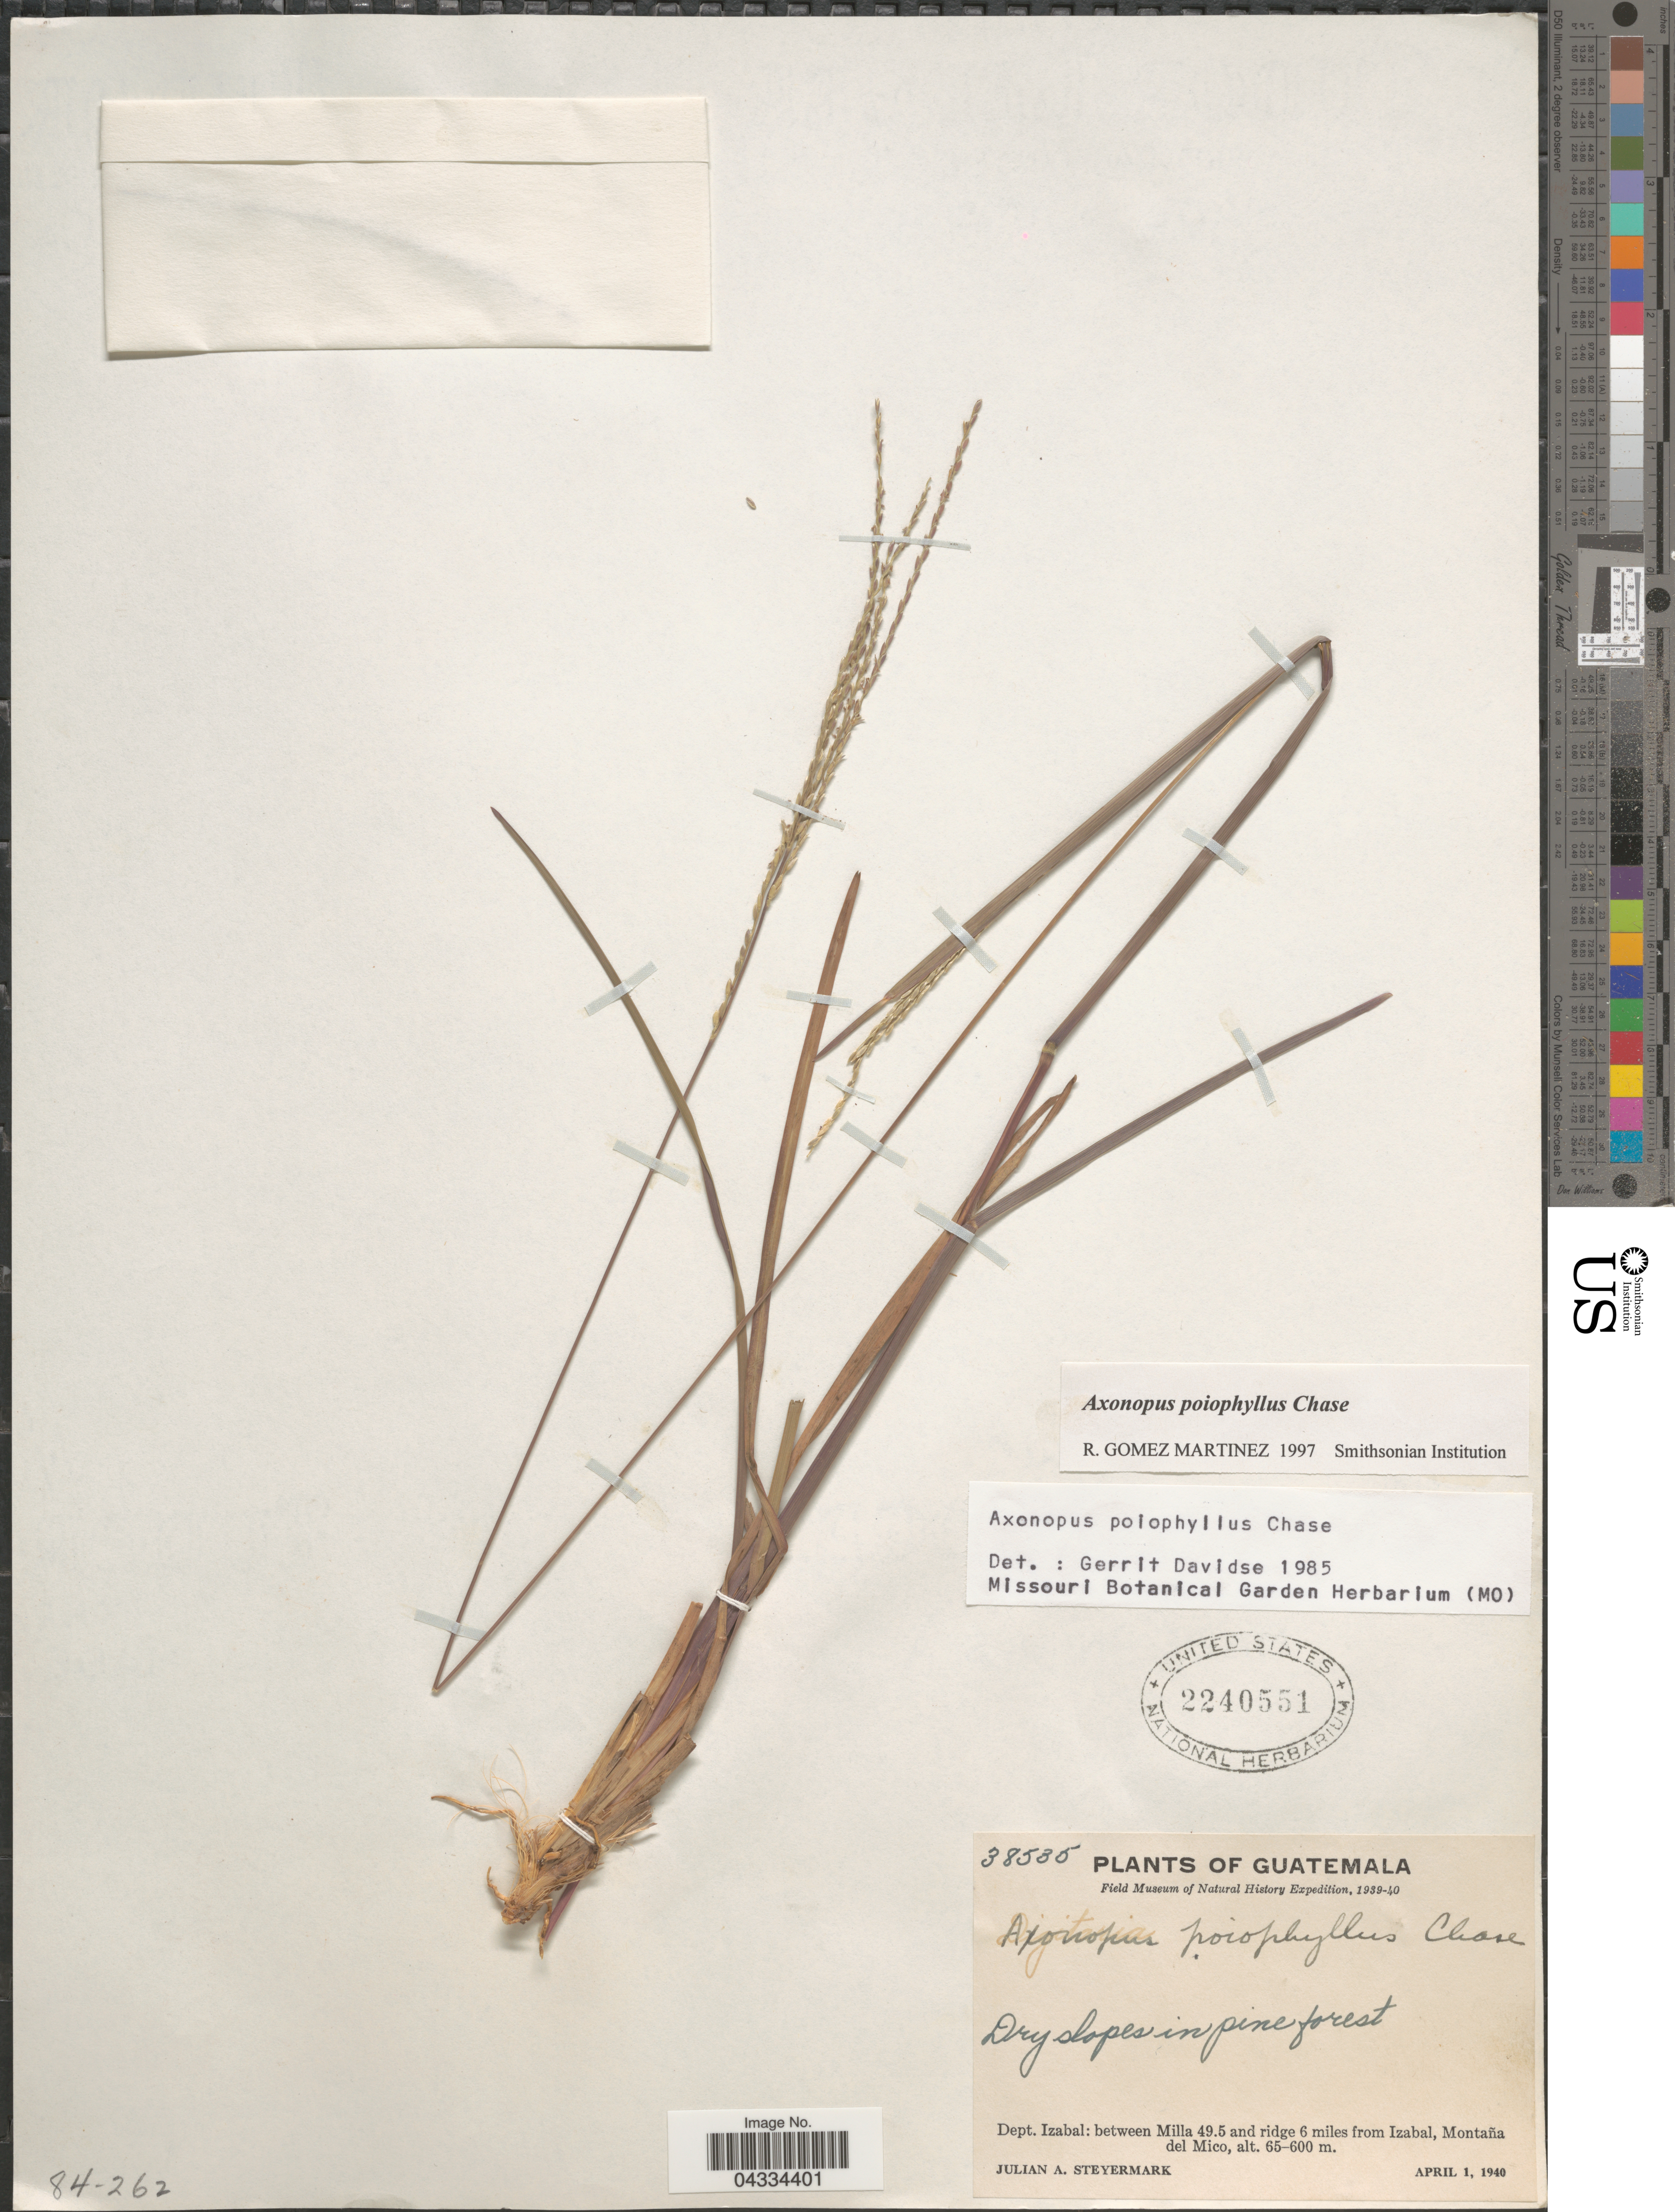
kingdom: Plantae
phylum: Tracheophyta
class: Liliopsida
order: Poales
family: Poaceae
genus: Axonopus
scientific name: Axonopus poiophyllus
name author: Chase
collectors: J. Steyermark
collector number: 38535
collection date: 1940-04-01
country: Guatemala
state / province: Izabal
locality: Field Museum of Natural History Expedition, 1939-40. Dept. Izabal: between Milla 49.5 and ridge 6 miles from Izabal, Montaña del Mico.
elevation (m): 65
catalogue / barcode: US 2240551